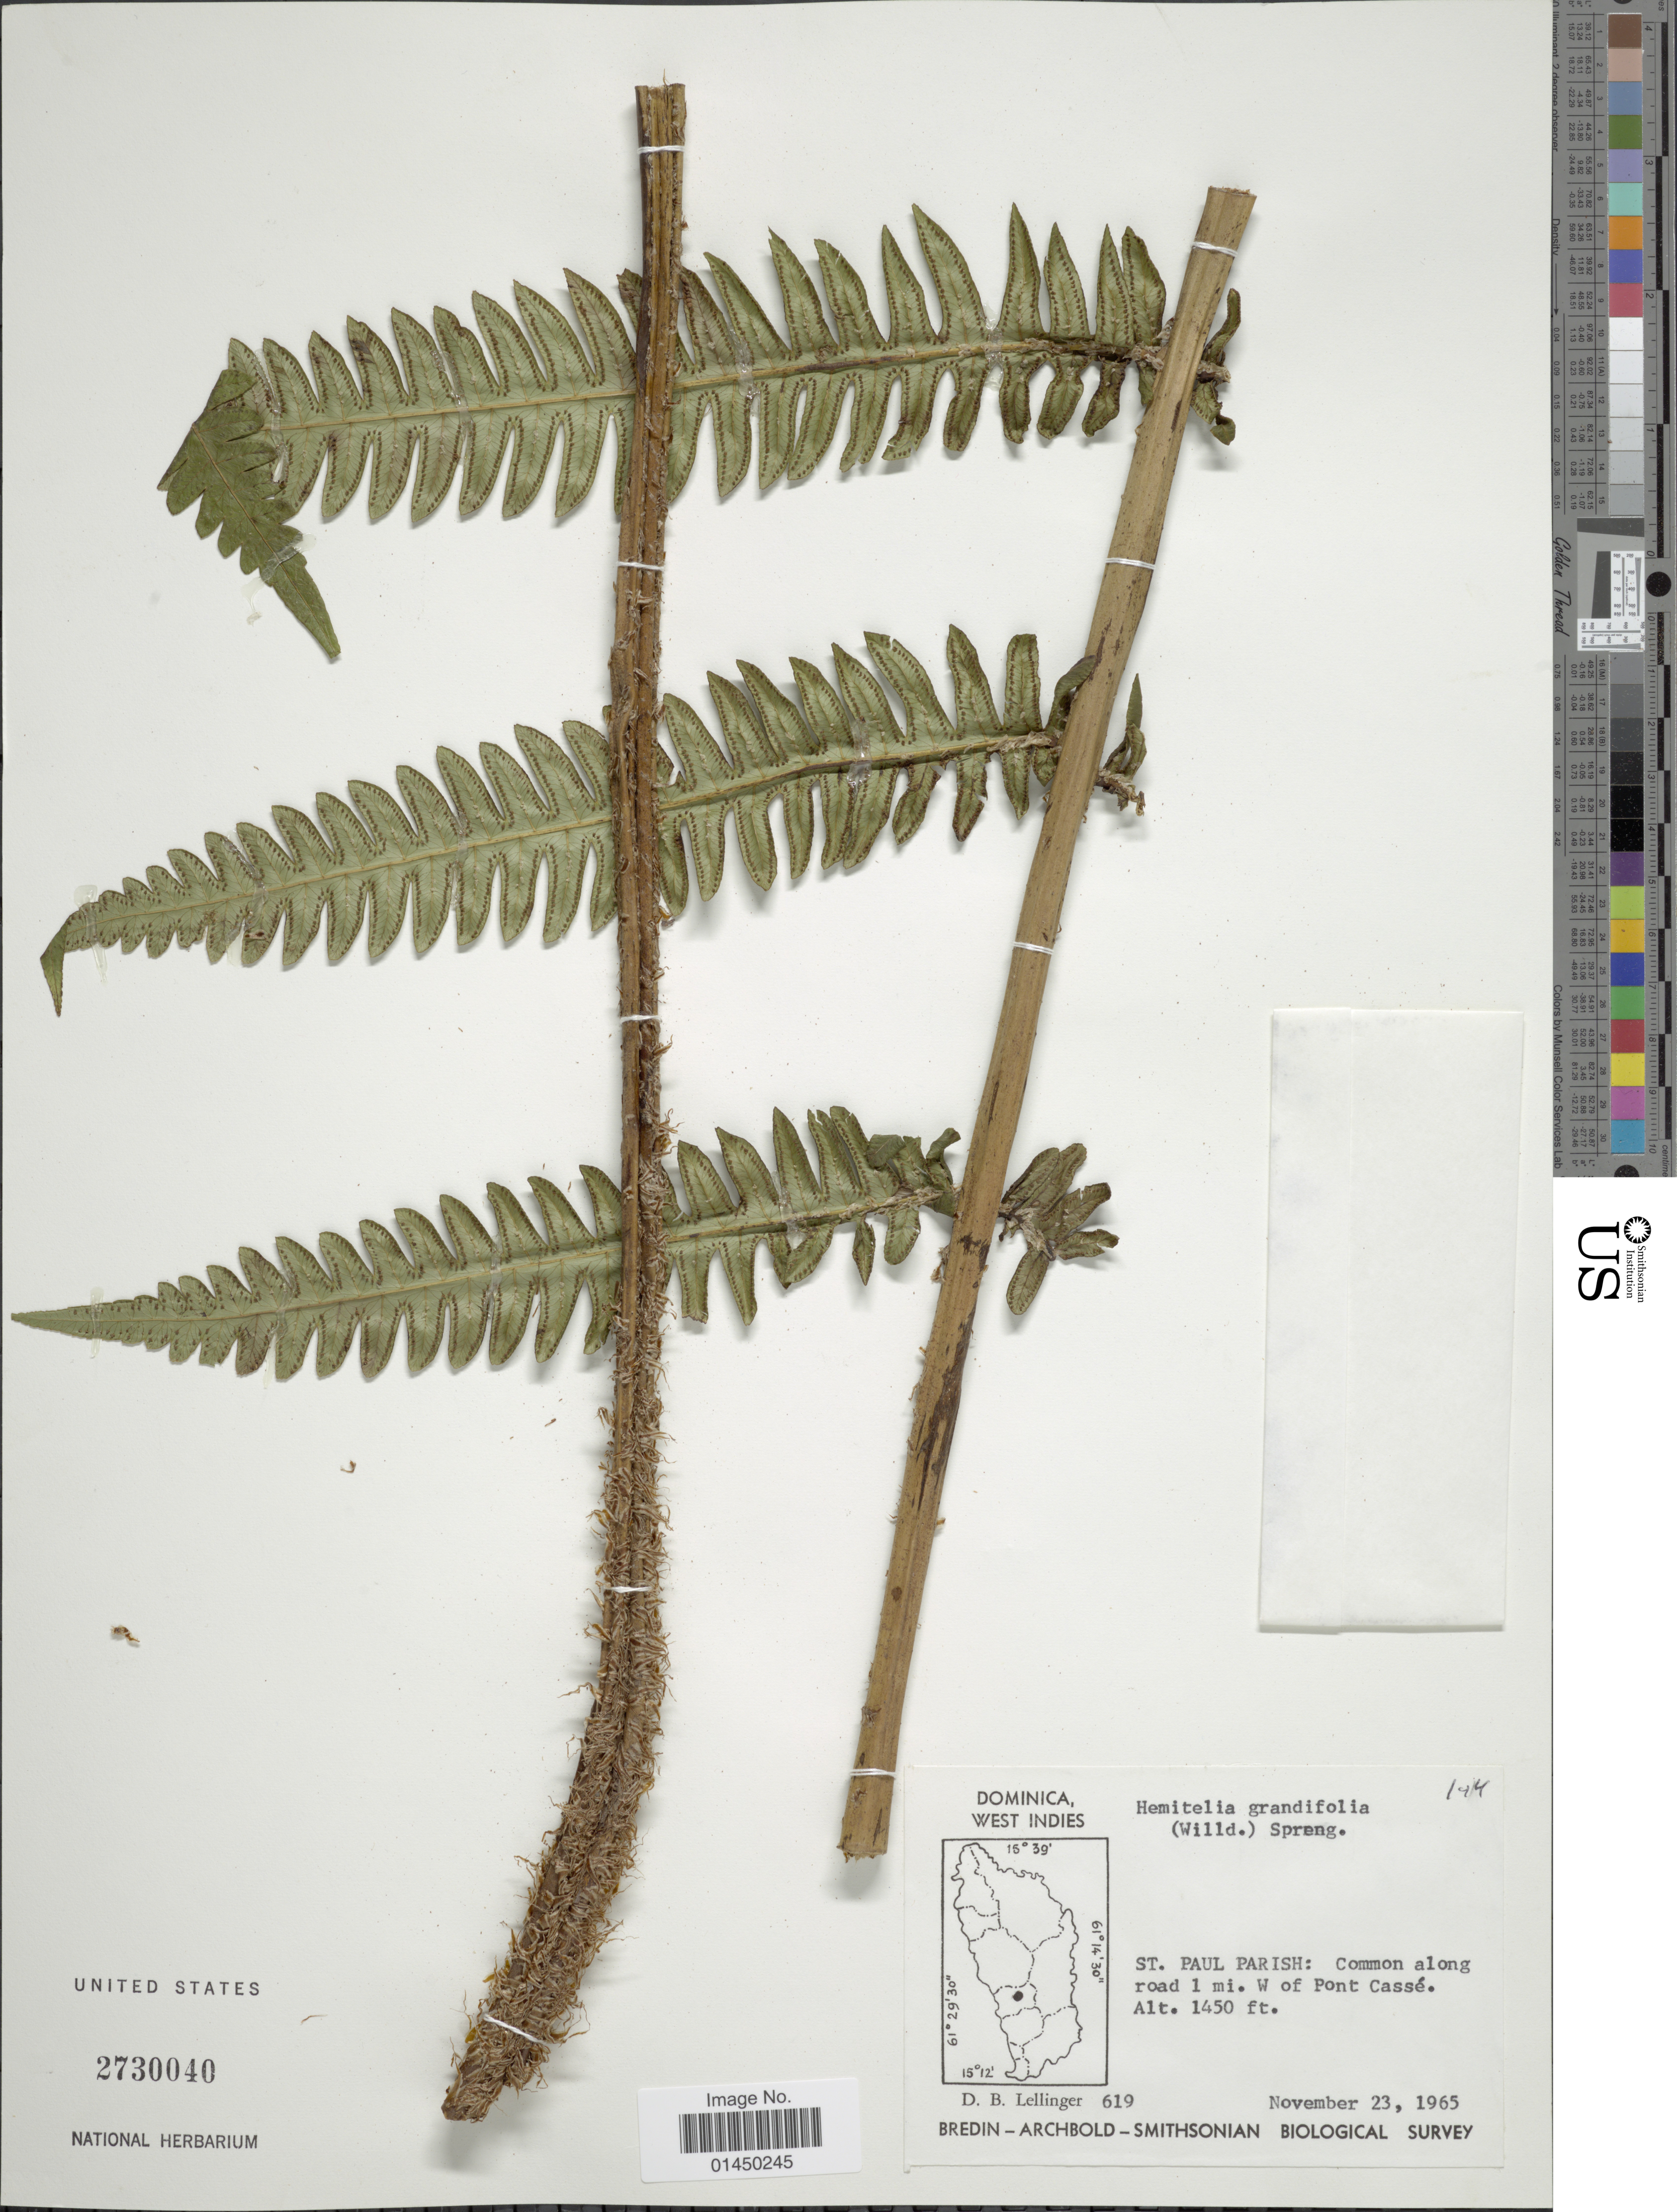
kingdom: Plantae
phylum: Tracheophyta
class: Polypodiopsida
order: Cyatheales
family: Cyatheaceae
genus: Cyathea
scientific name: Cyathea grandifolia var. grandifolia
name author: Willd.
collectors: D. B. Lellinger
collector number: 619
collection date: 1965-11-23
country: Dominica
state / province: St. Paul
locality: Common along road 1 mi. W of Pont Casse.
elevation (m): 442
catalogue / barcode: US 2730040